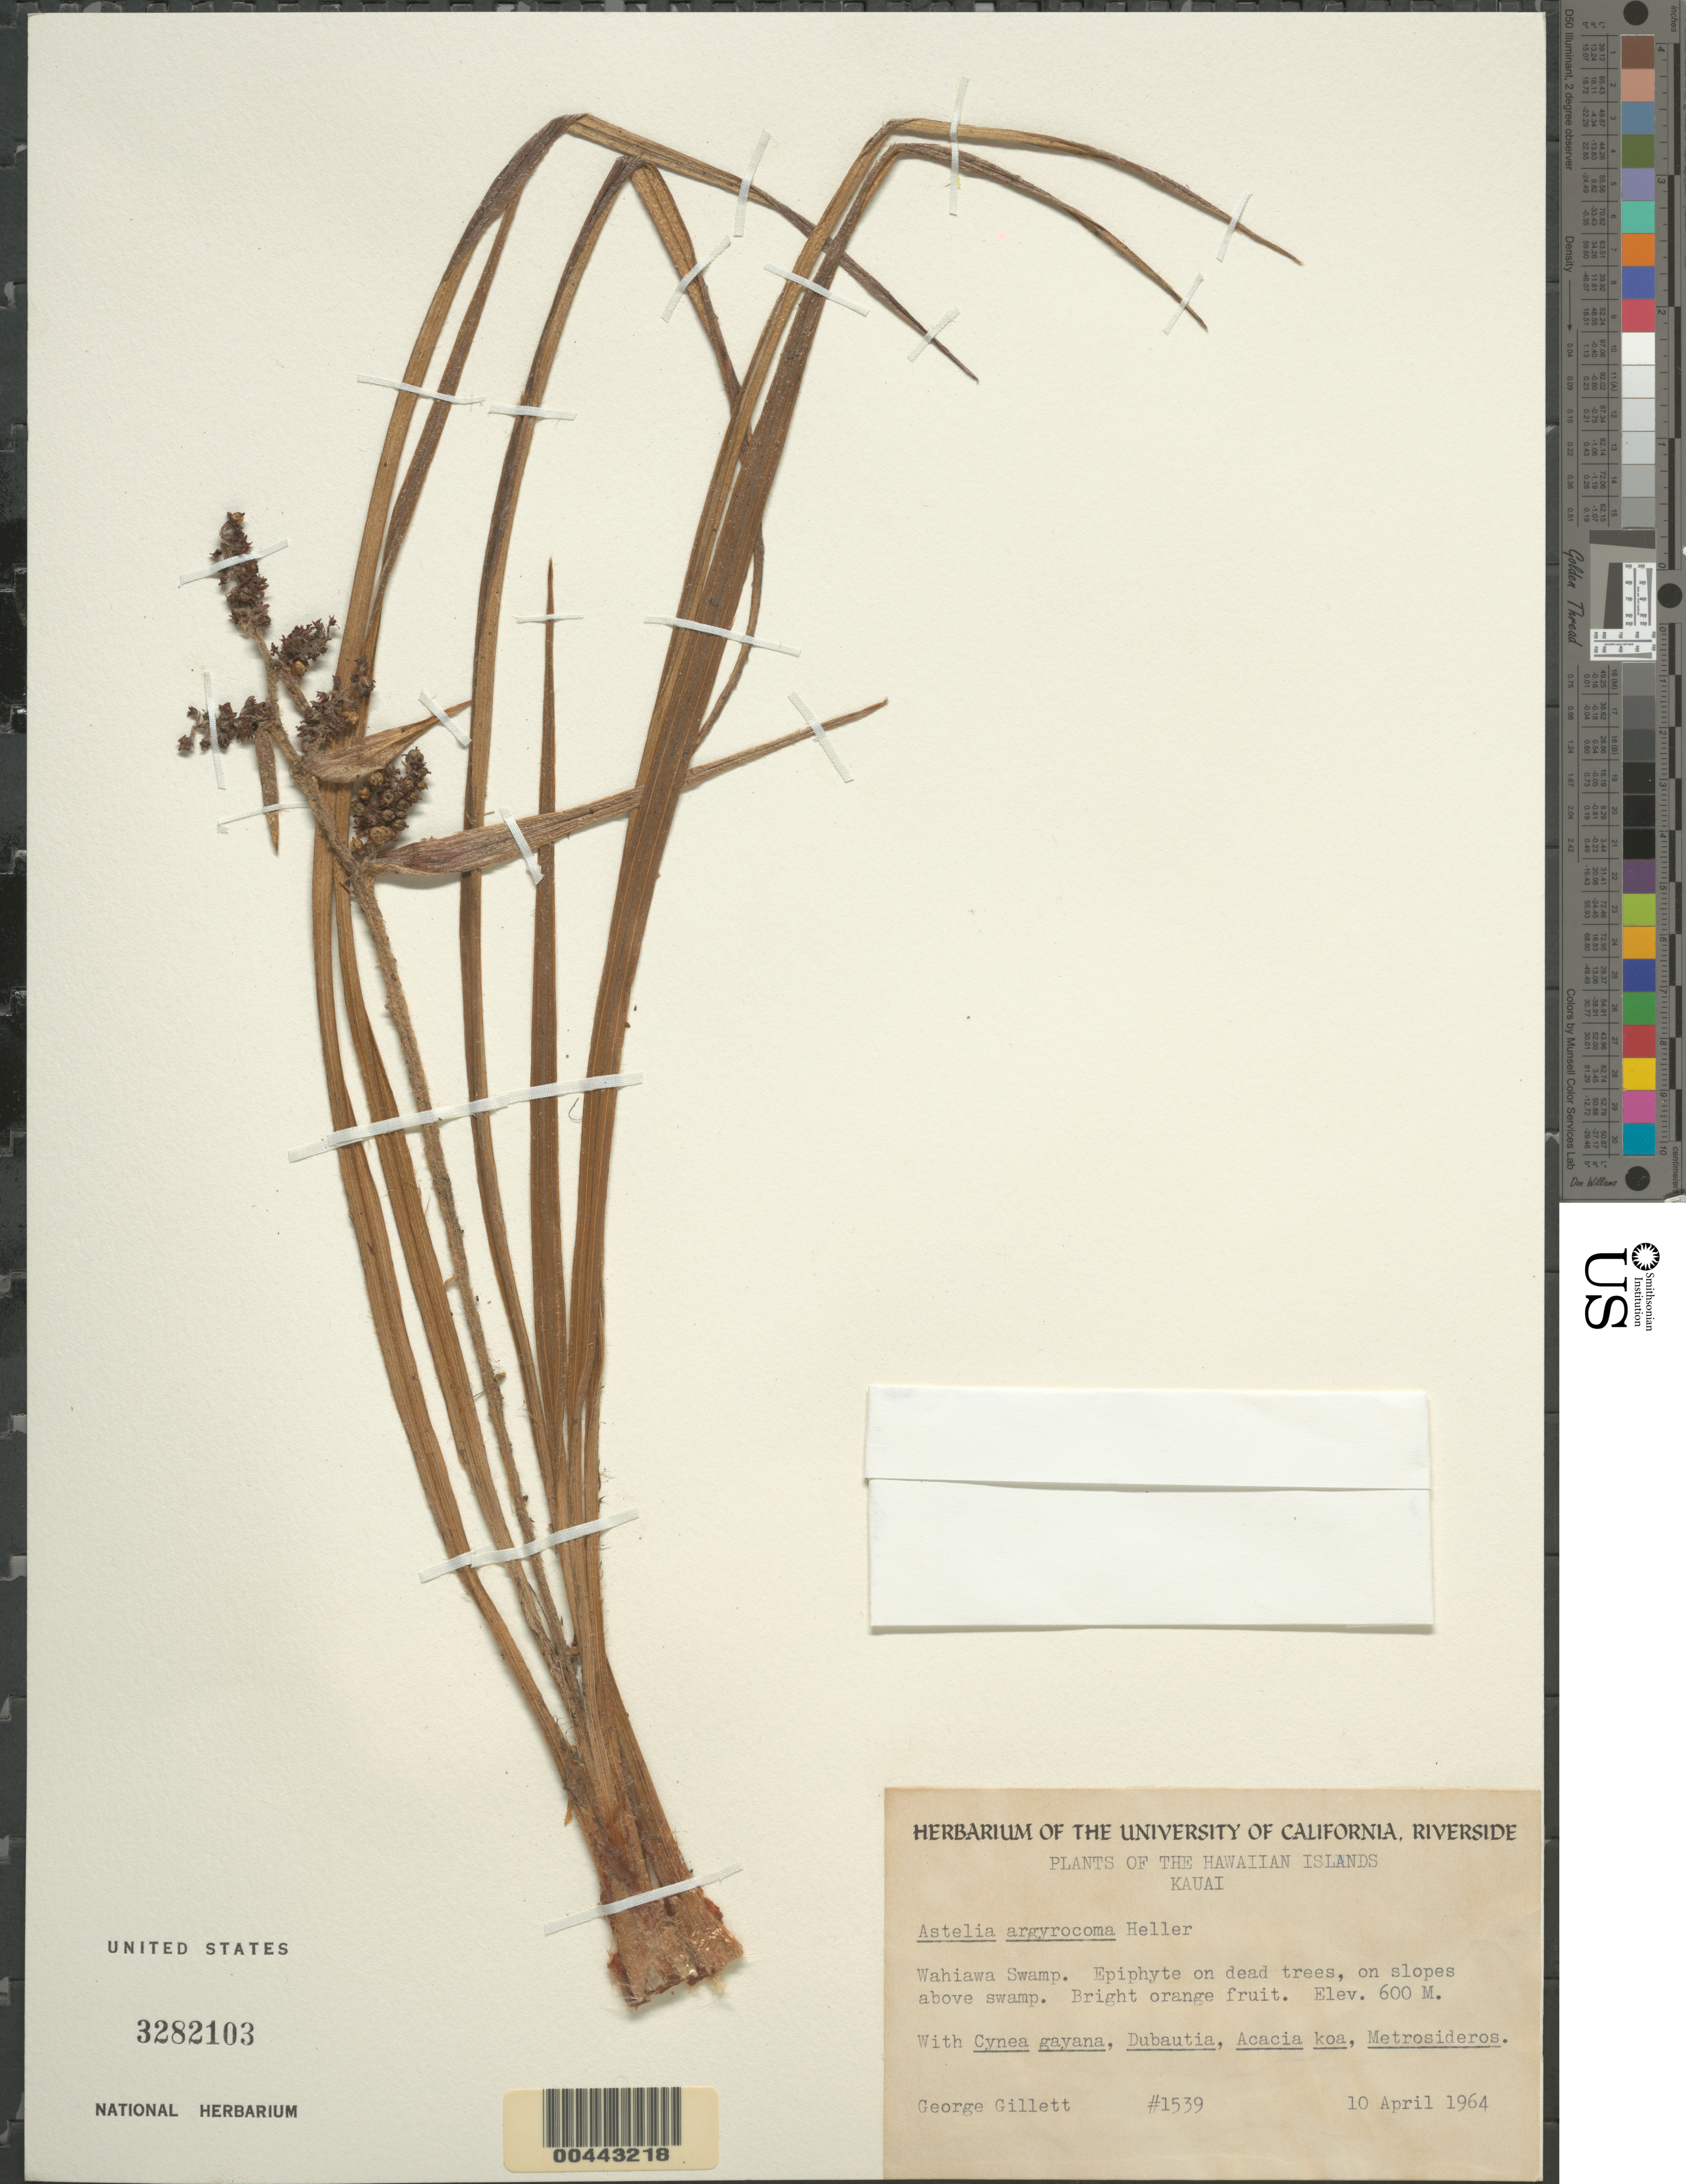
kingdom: Plantae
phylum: Tracheophyta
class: Liliopsida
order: Asparagales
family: Asteliaceae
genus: Astelia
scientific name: Astelia argyrocoma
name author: A. Heller ex Skottsb.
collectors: G. Gillett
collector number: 1539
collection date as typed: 10 Apr 1964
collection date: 1964-04-10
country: United States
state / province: Hawaii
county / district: Kauai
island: Kaua'i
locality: Wahiawa Swamp, on slopes above swamp.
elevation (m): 600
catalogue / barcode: US 3282103